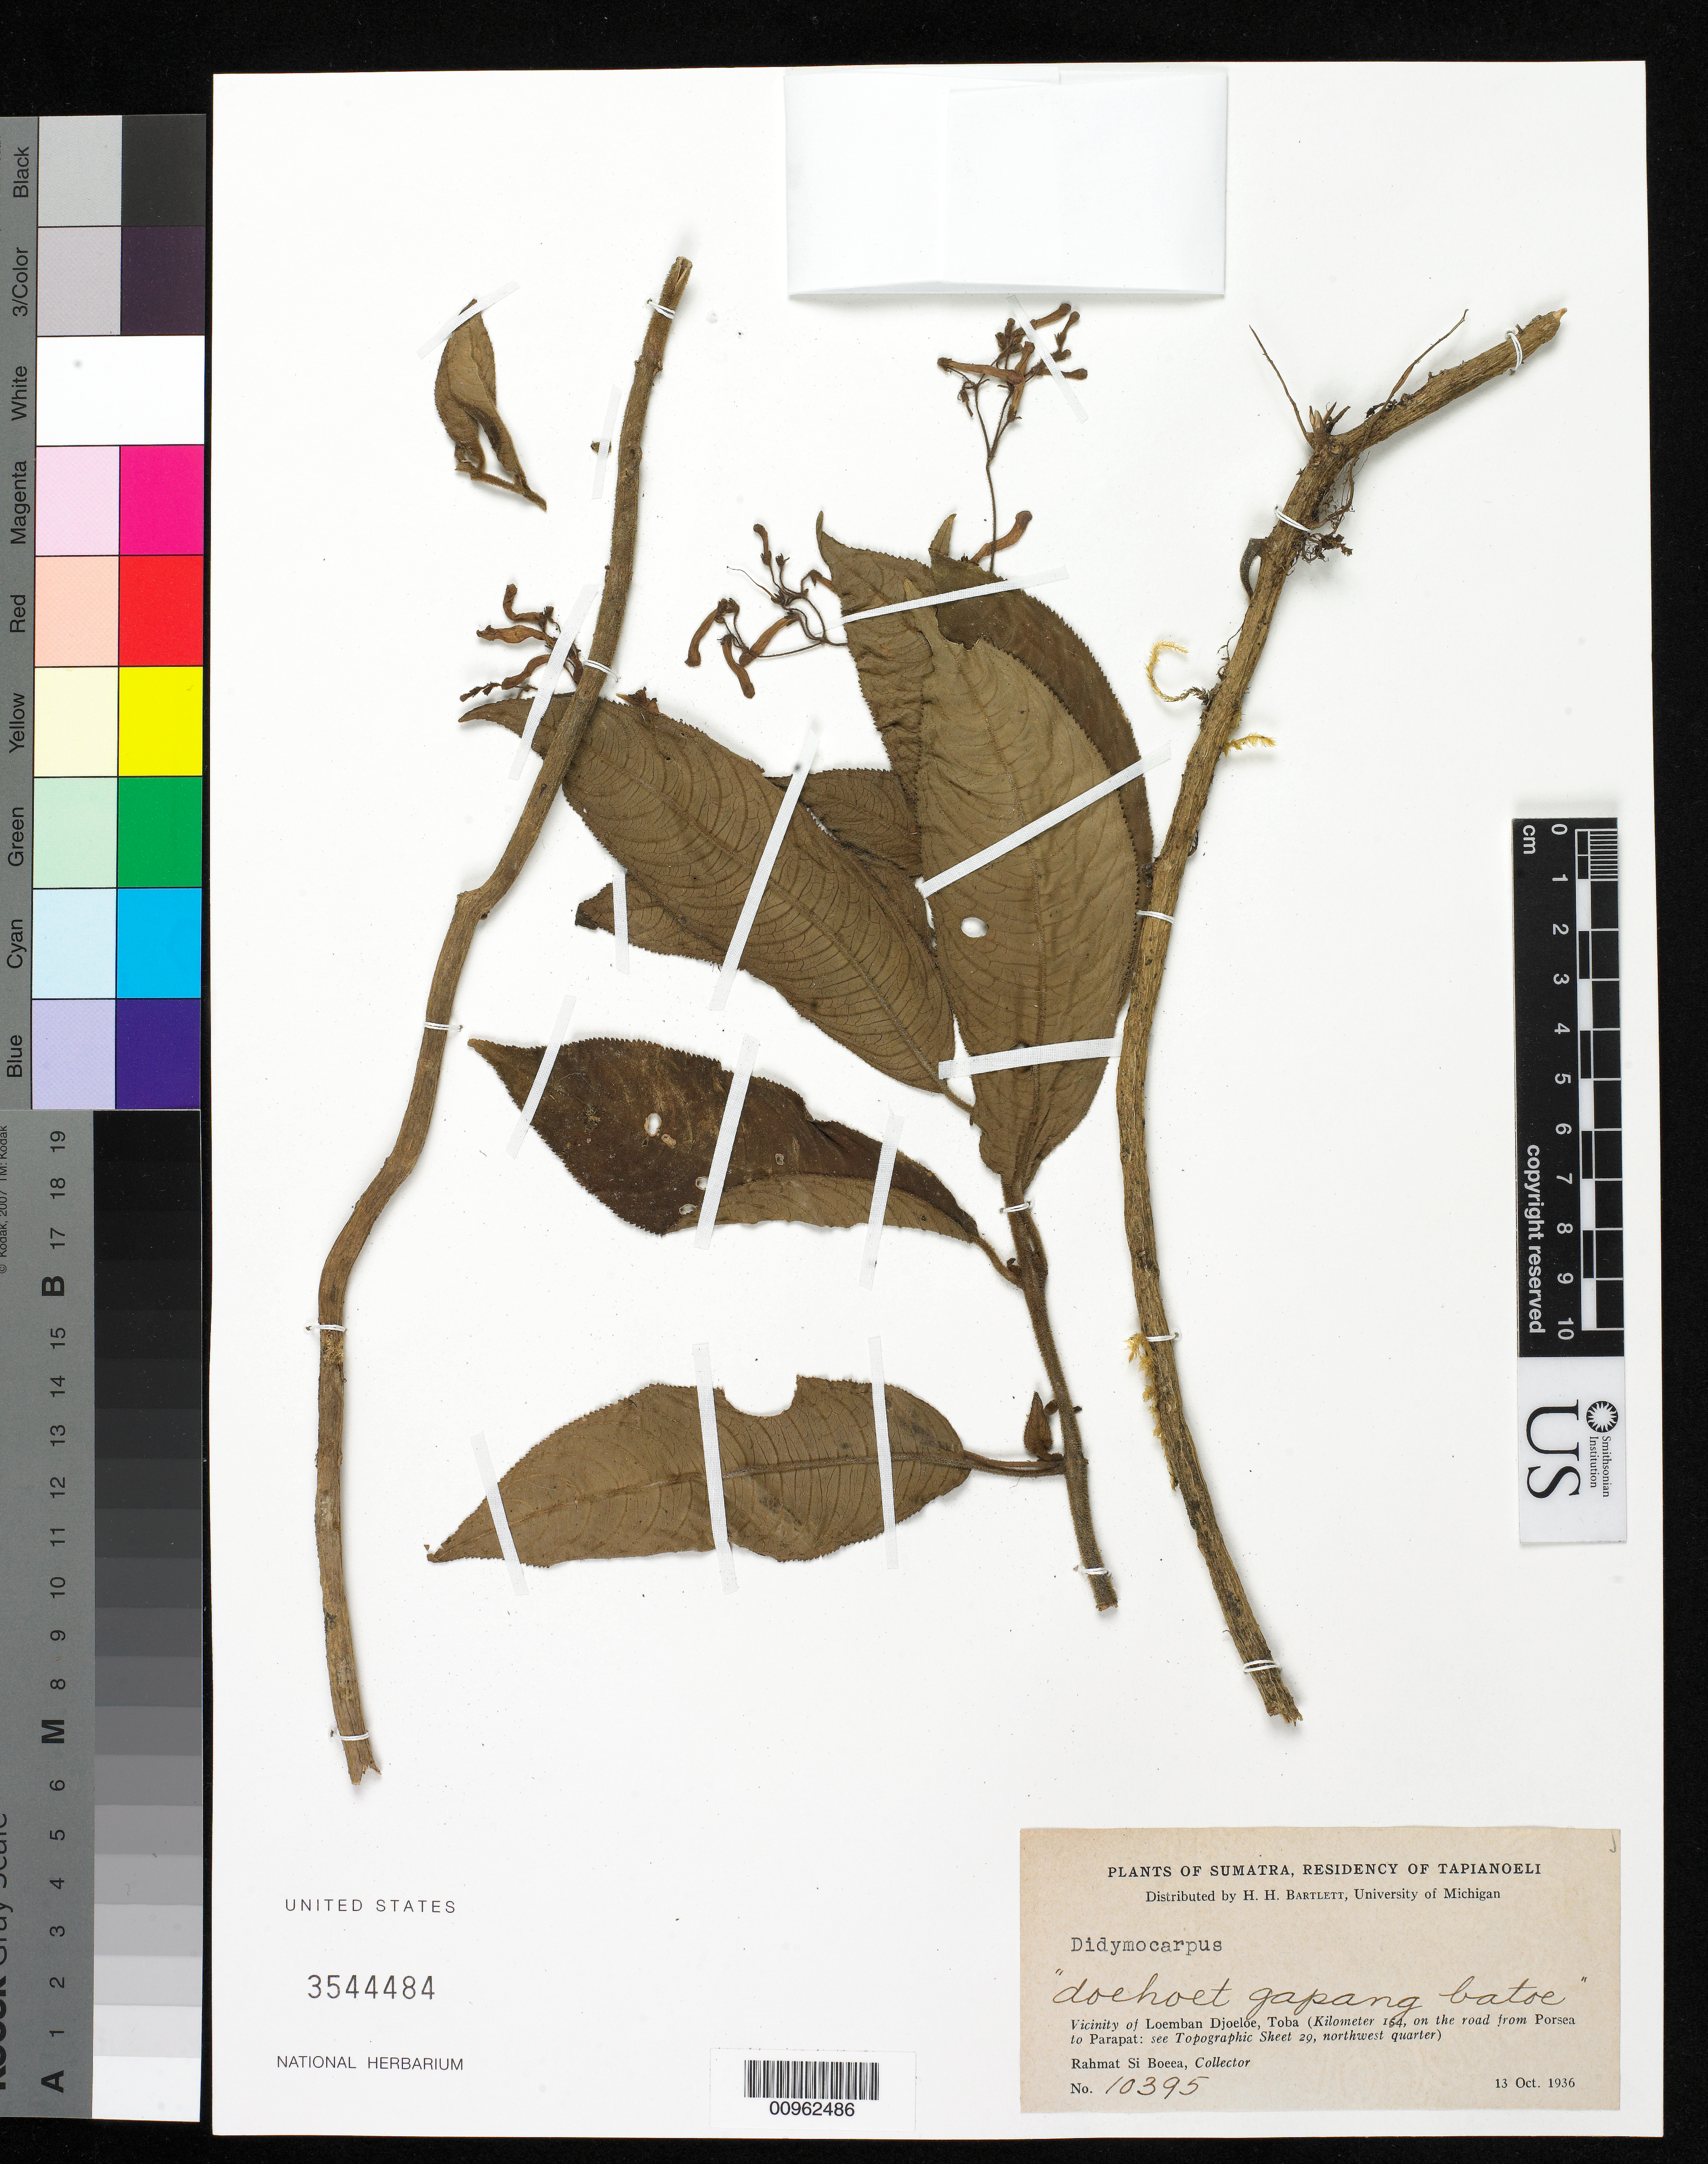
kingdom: Plantae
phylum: Tracheophyta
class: Magnoliopsida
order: Lamiales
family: Gesneriaceae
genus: Didymocarpus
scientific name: Didymocarpus sp.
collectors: Rahmat Si Boeea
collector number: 10395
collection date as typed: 13 Oct 1936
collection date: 1936-10-13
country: Indonesia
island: Sumatra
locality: Sumatra, residency of Tapianoeli. Vicinity of Loemban Djoeloe, Toba (kilometer 154, on the road from Porsea to Parapat: see topographic sheet 29, northwest quarter)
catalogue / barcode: US 3544484